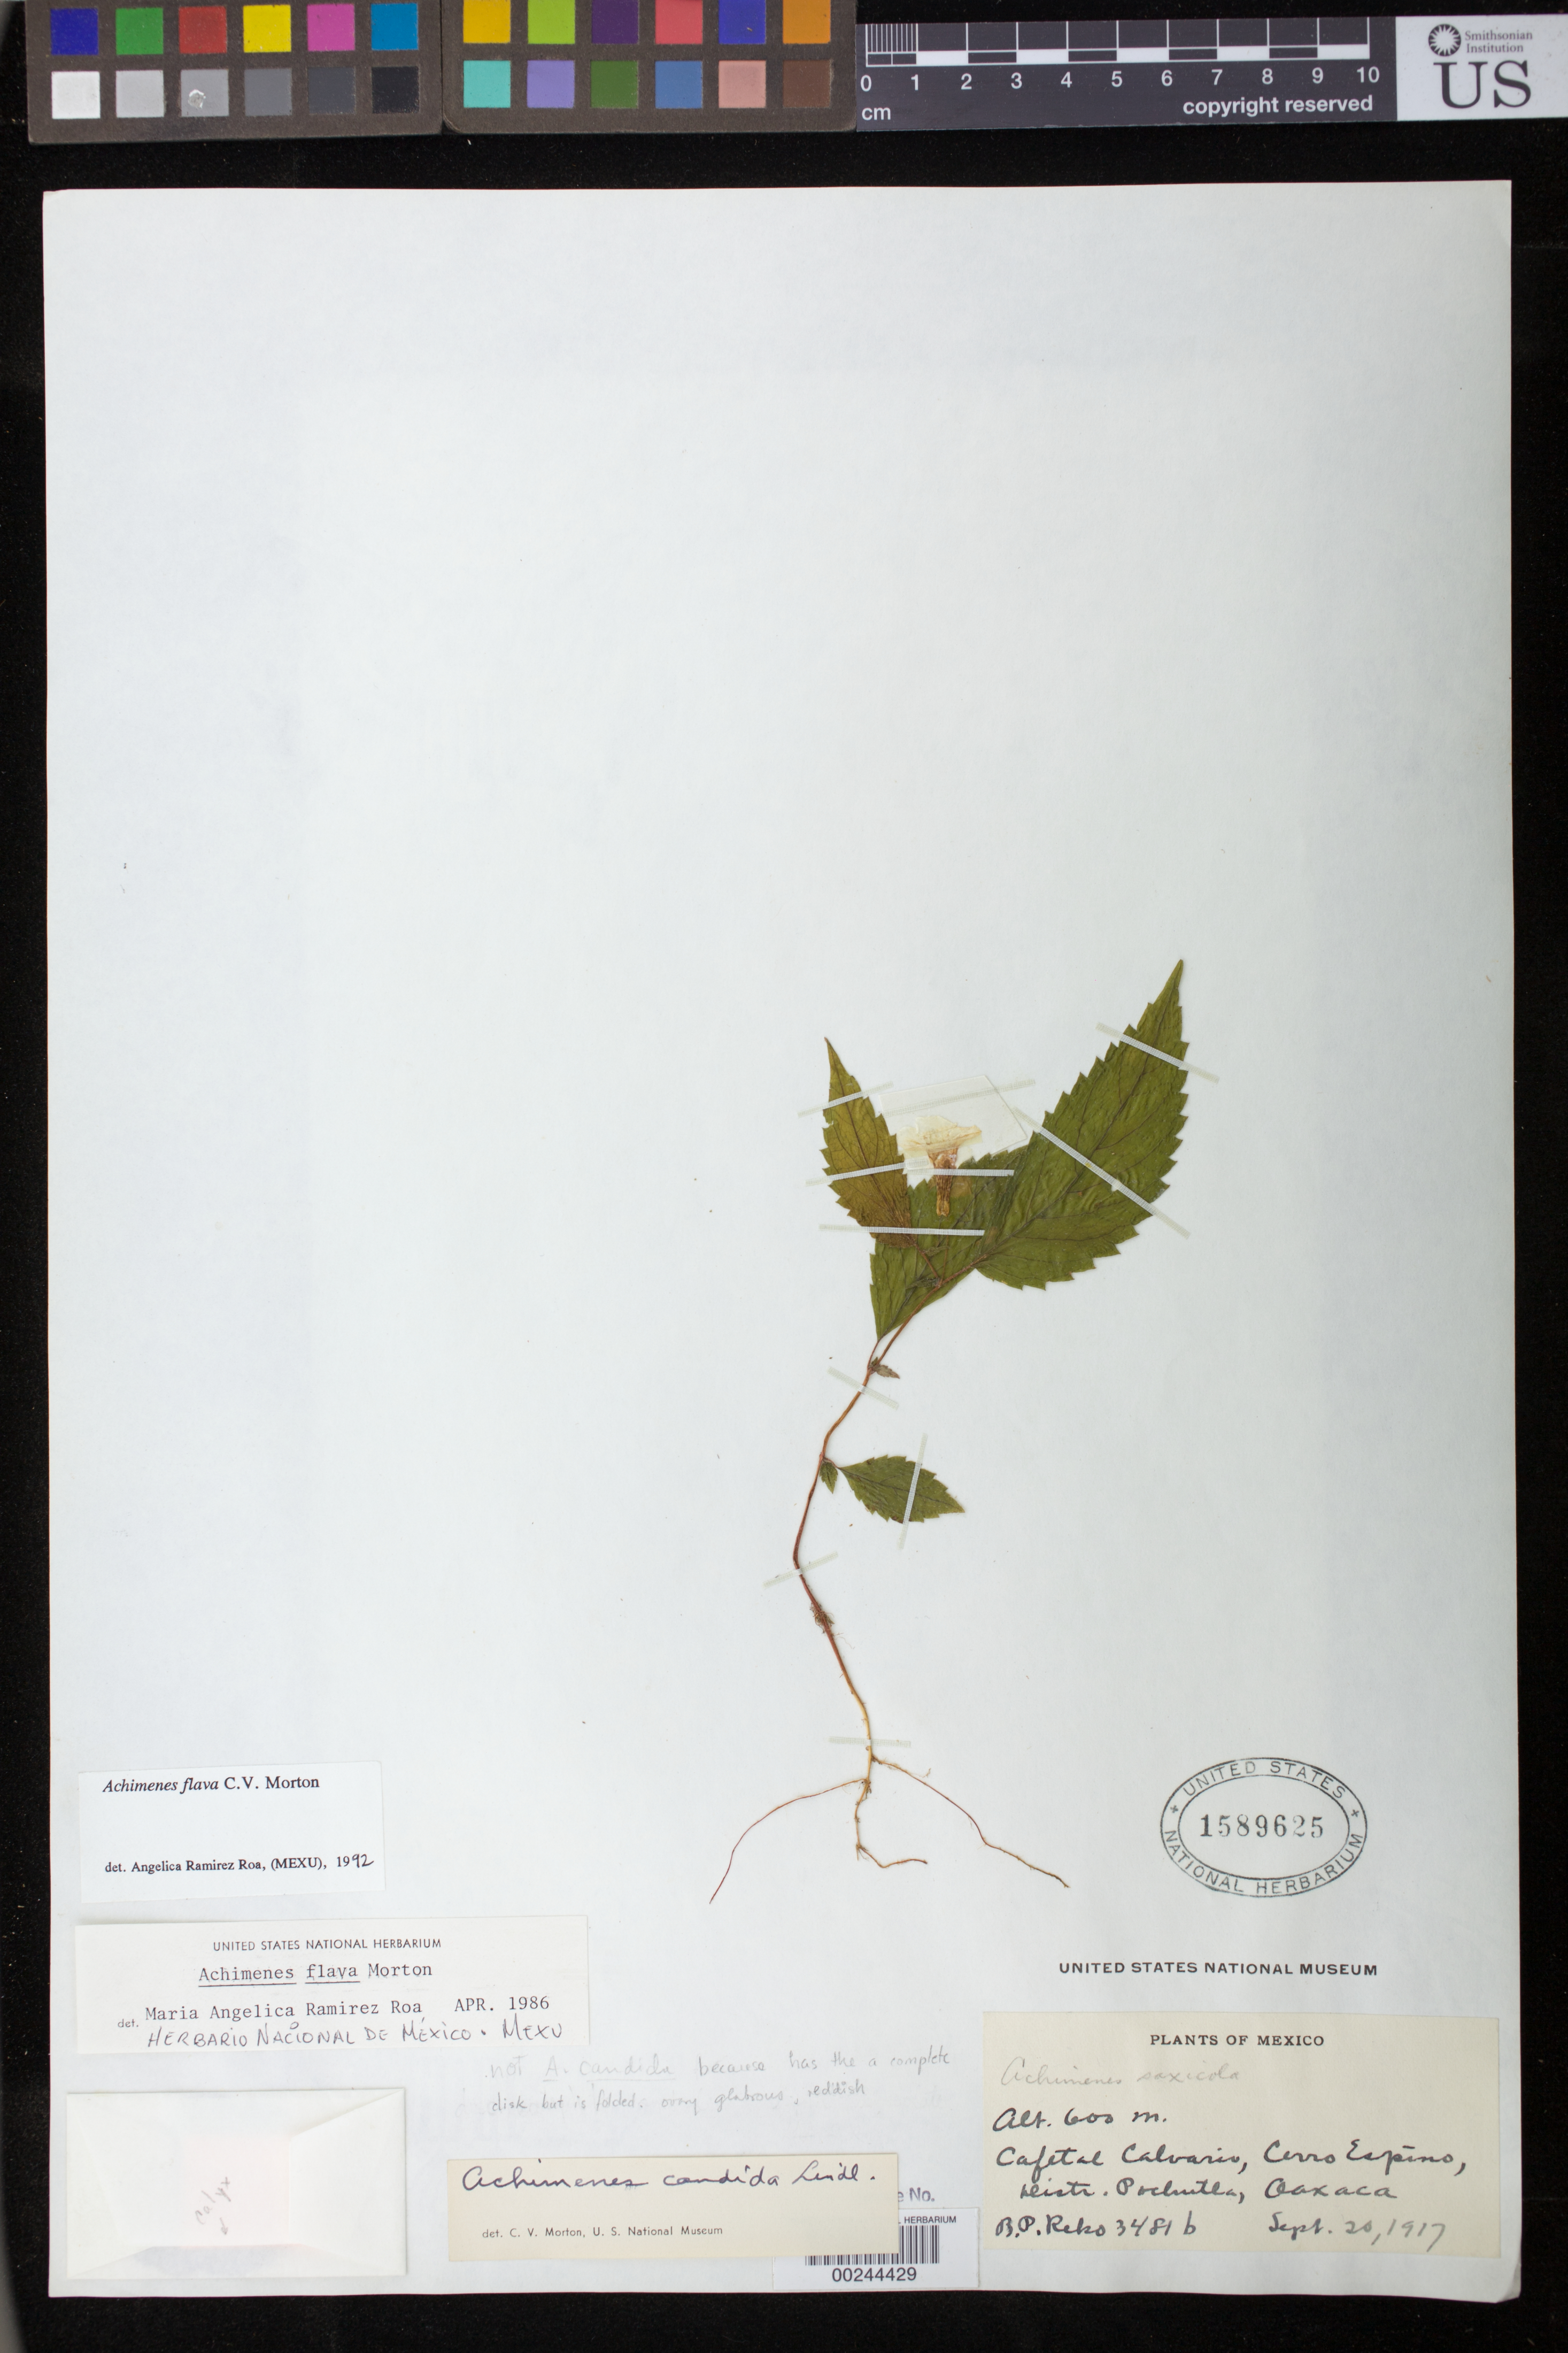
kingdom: Plantae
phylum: Tracheophyta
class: Magnoliopsida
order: Lamiales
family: Gesneriaceae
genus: Achimenes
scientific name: Achimenes flava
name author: C.V. Morton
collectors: B. P. Reko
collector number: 3481 b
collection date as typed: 20 Sep 1917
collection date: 1917-09-20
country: Mexico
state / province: Oaxaca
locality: Cafetal Calvario, Cerro Espino, Dist. Pochutla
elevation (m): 600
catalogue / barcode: US 1589625